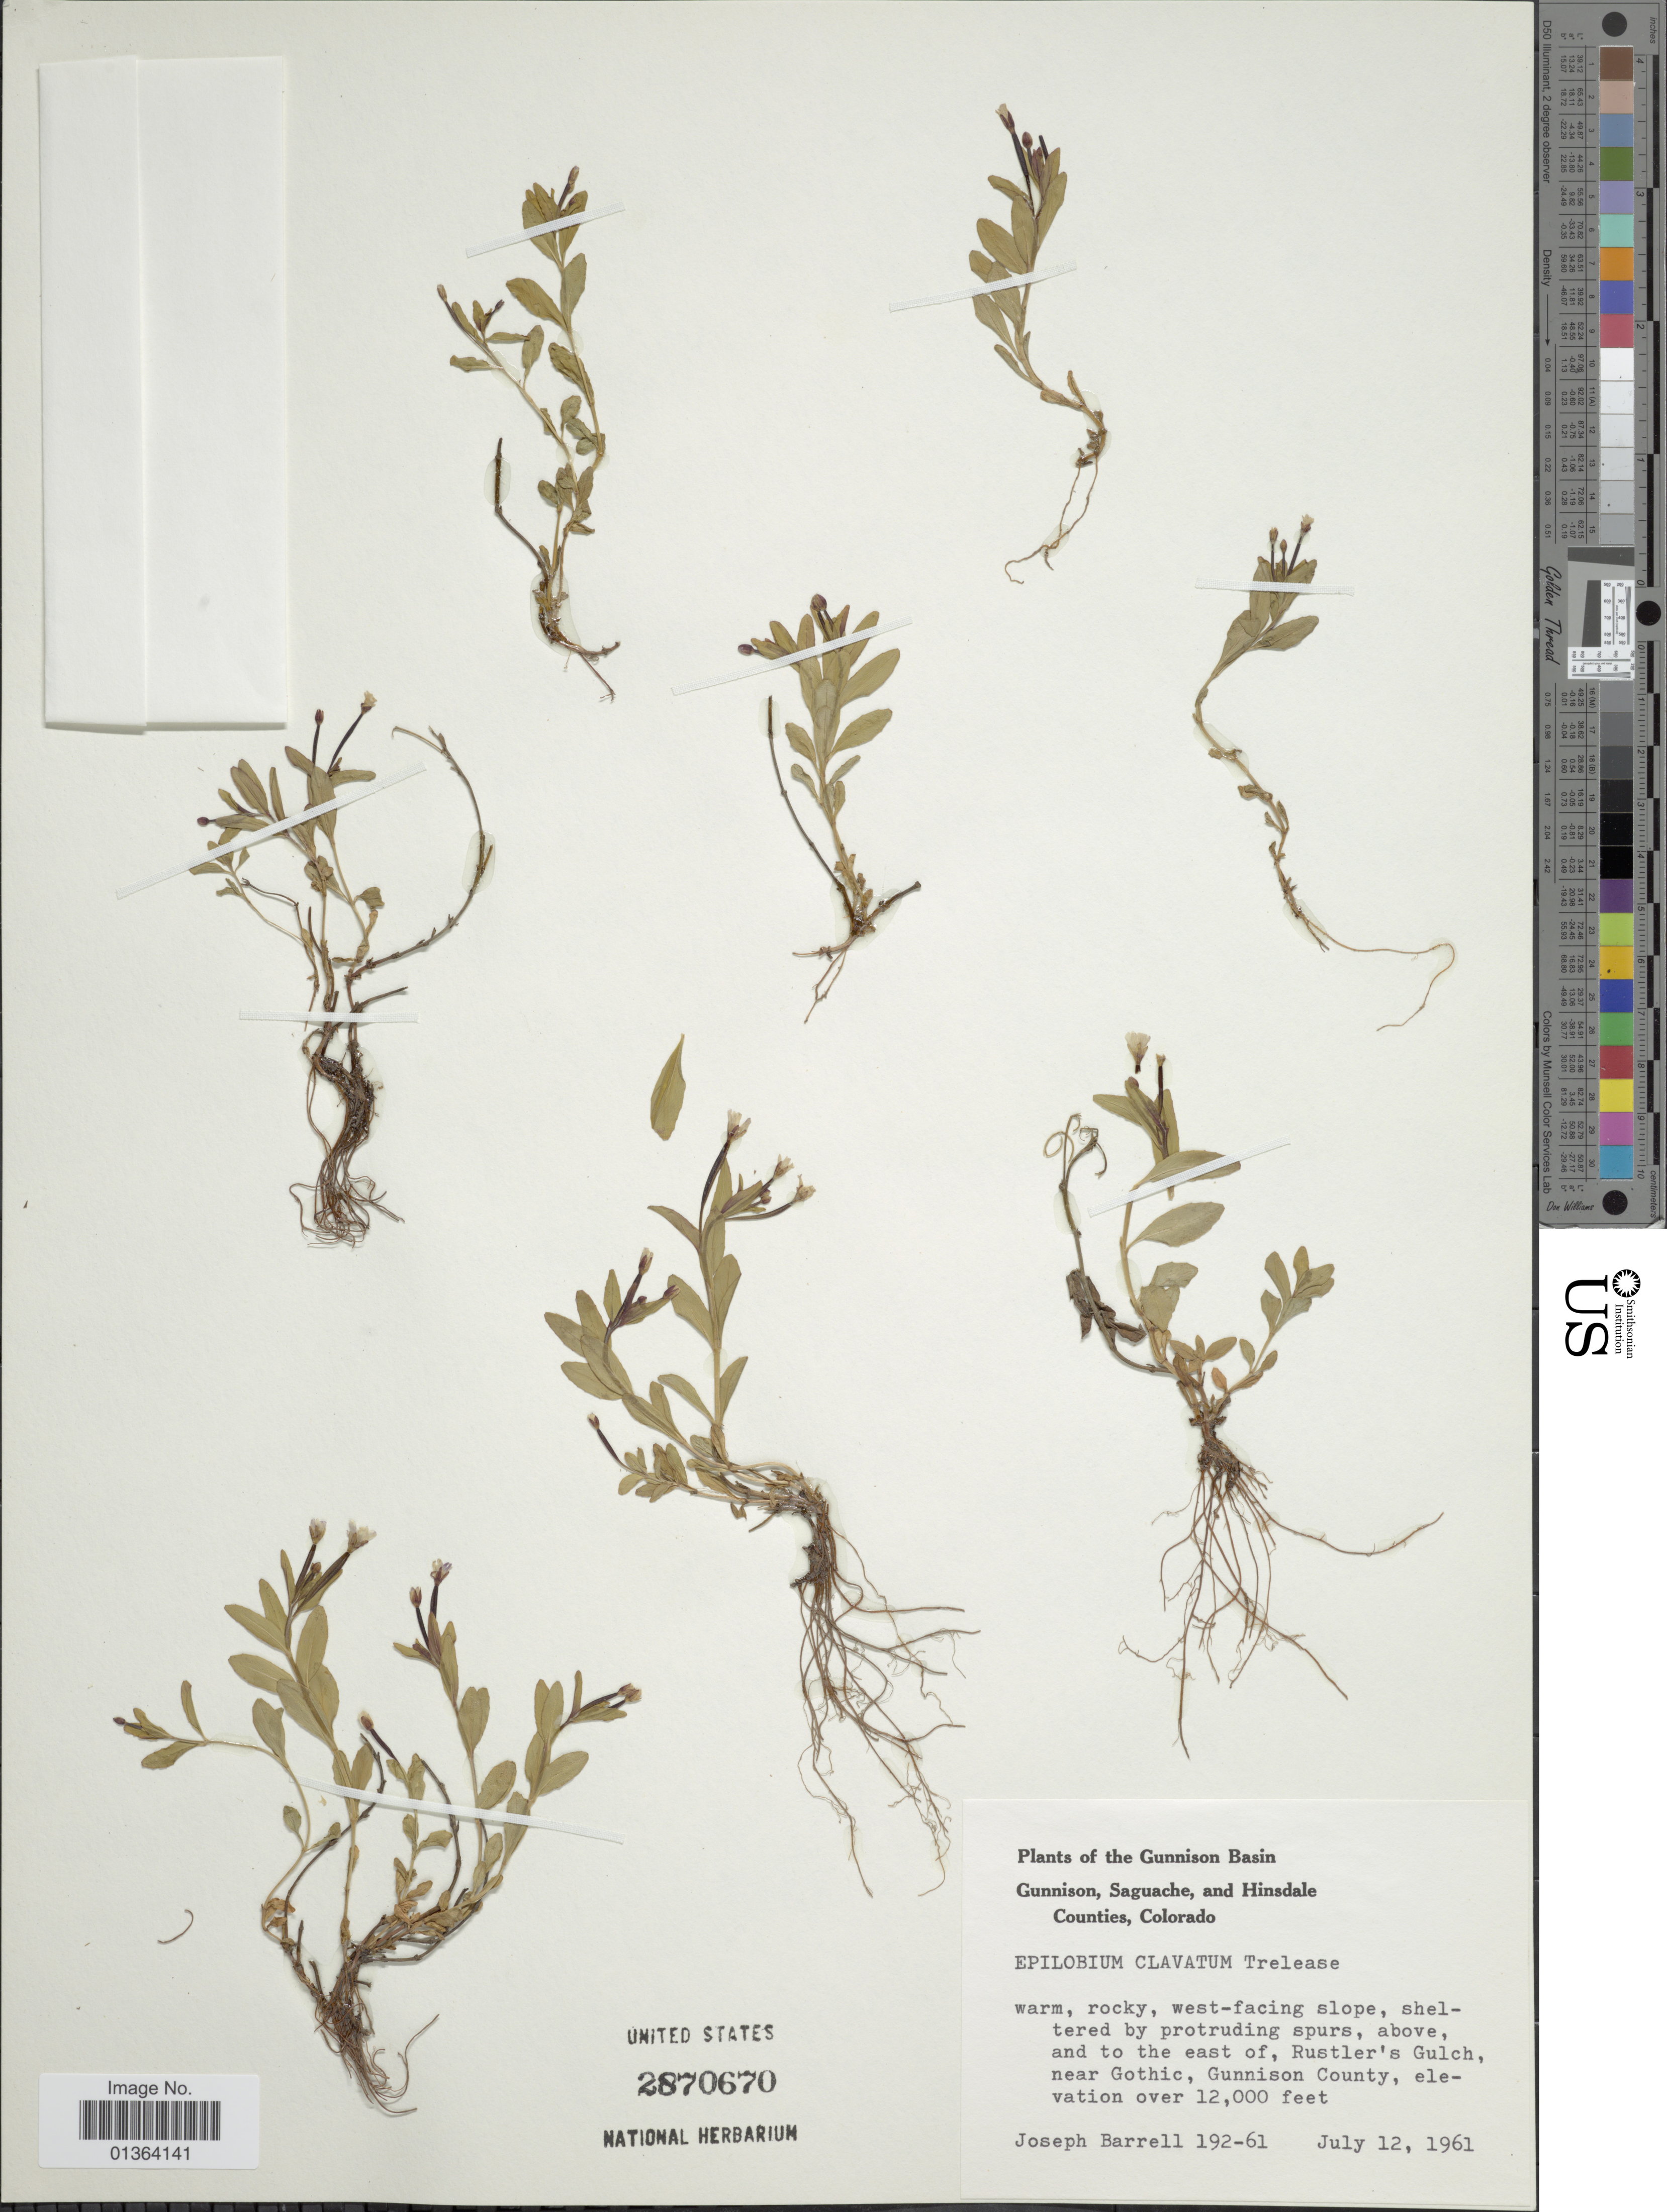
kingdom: Plantae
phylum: Tracheophyta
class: Magnoliopsida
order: Myrtales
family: Onagraceae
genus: Epilobium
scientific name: Epilobium clavatum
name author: Hausskn.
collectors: J. Barrell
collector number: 192-61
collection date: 1961-07-12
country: United States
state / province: Colorado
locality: Gunnison, Saguache, and Hinsdale Counties. Above, and to the east of, Rustler's Gulch, near Gothic.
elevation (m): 3658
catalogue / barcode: US 2870670